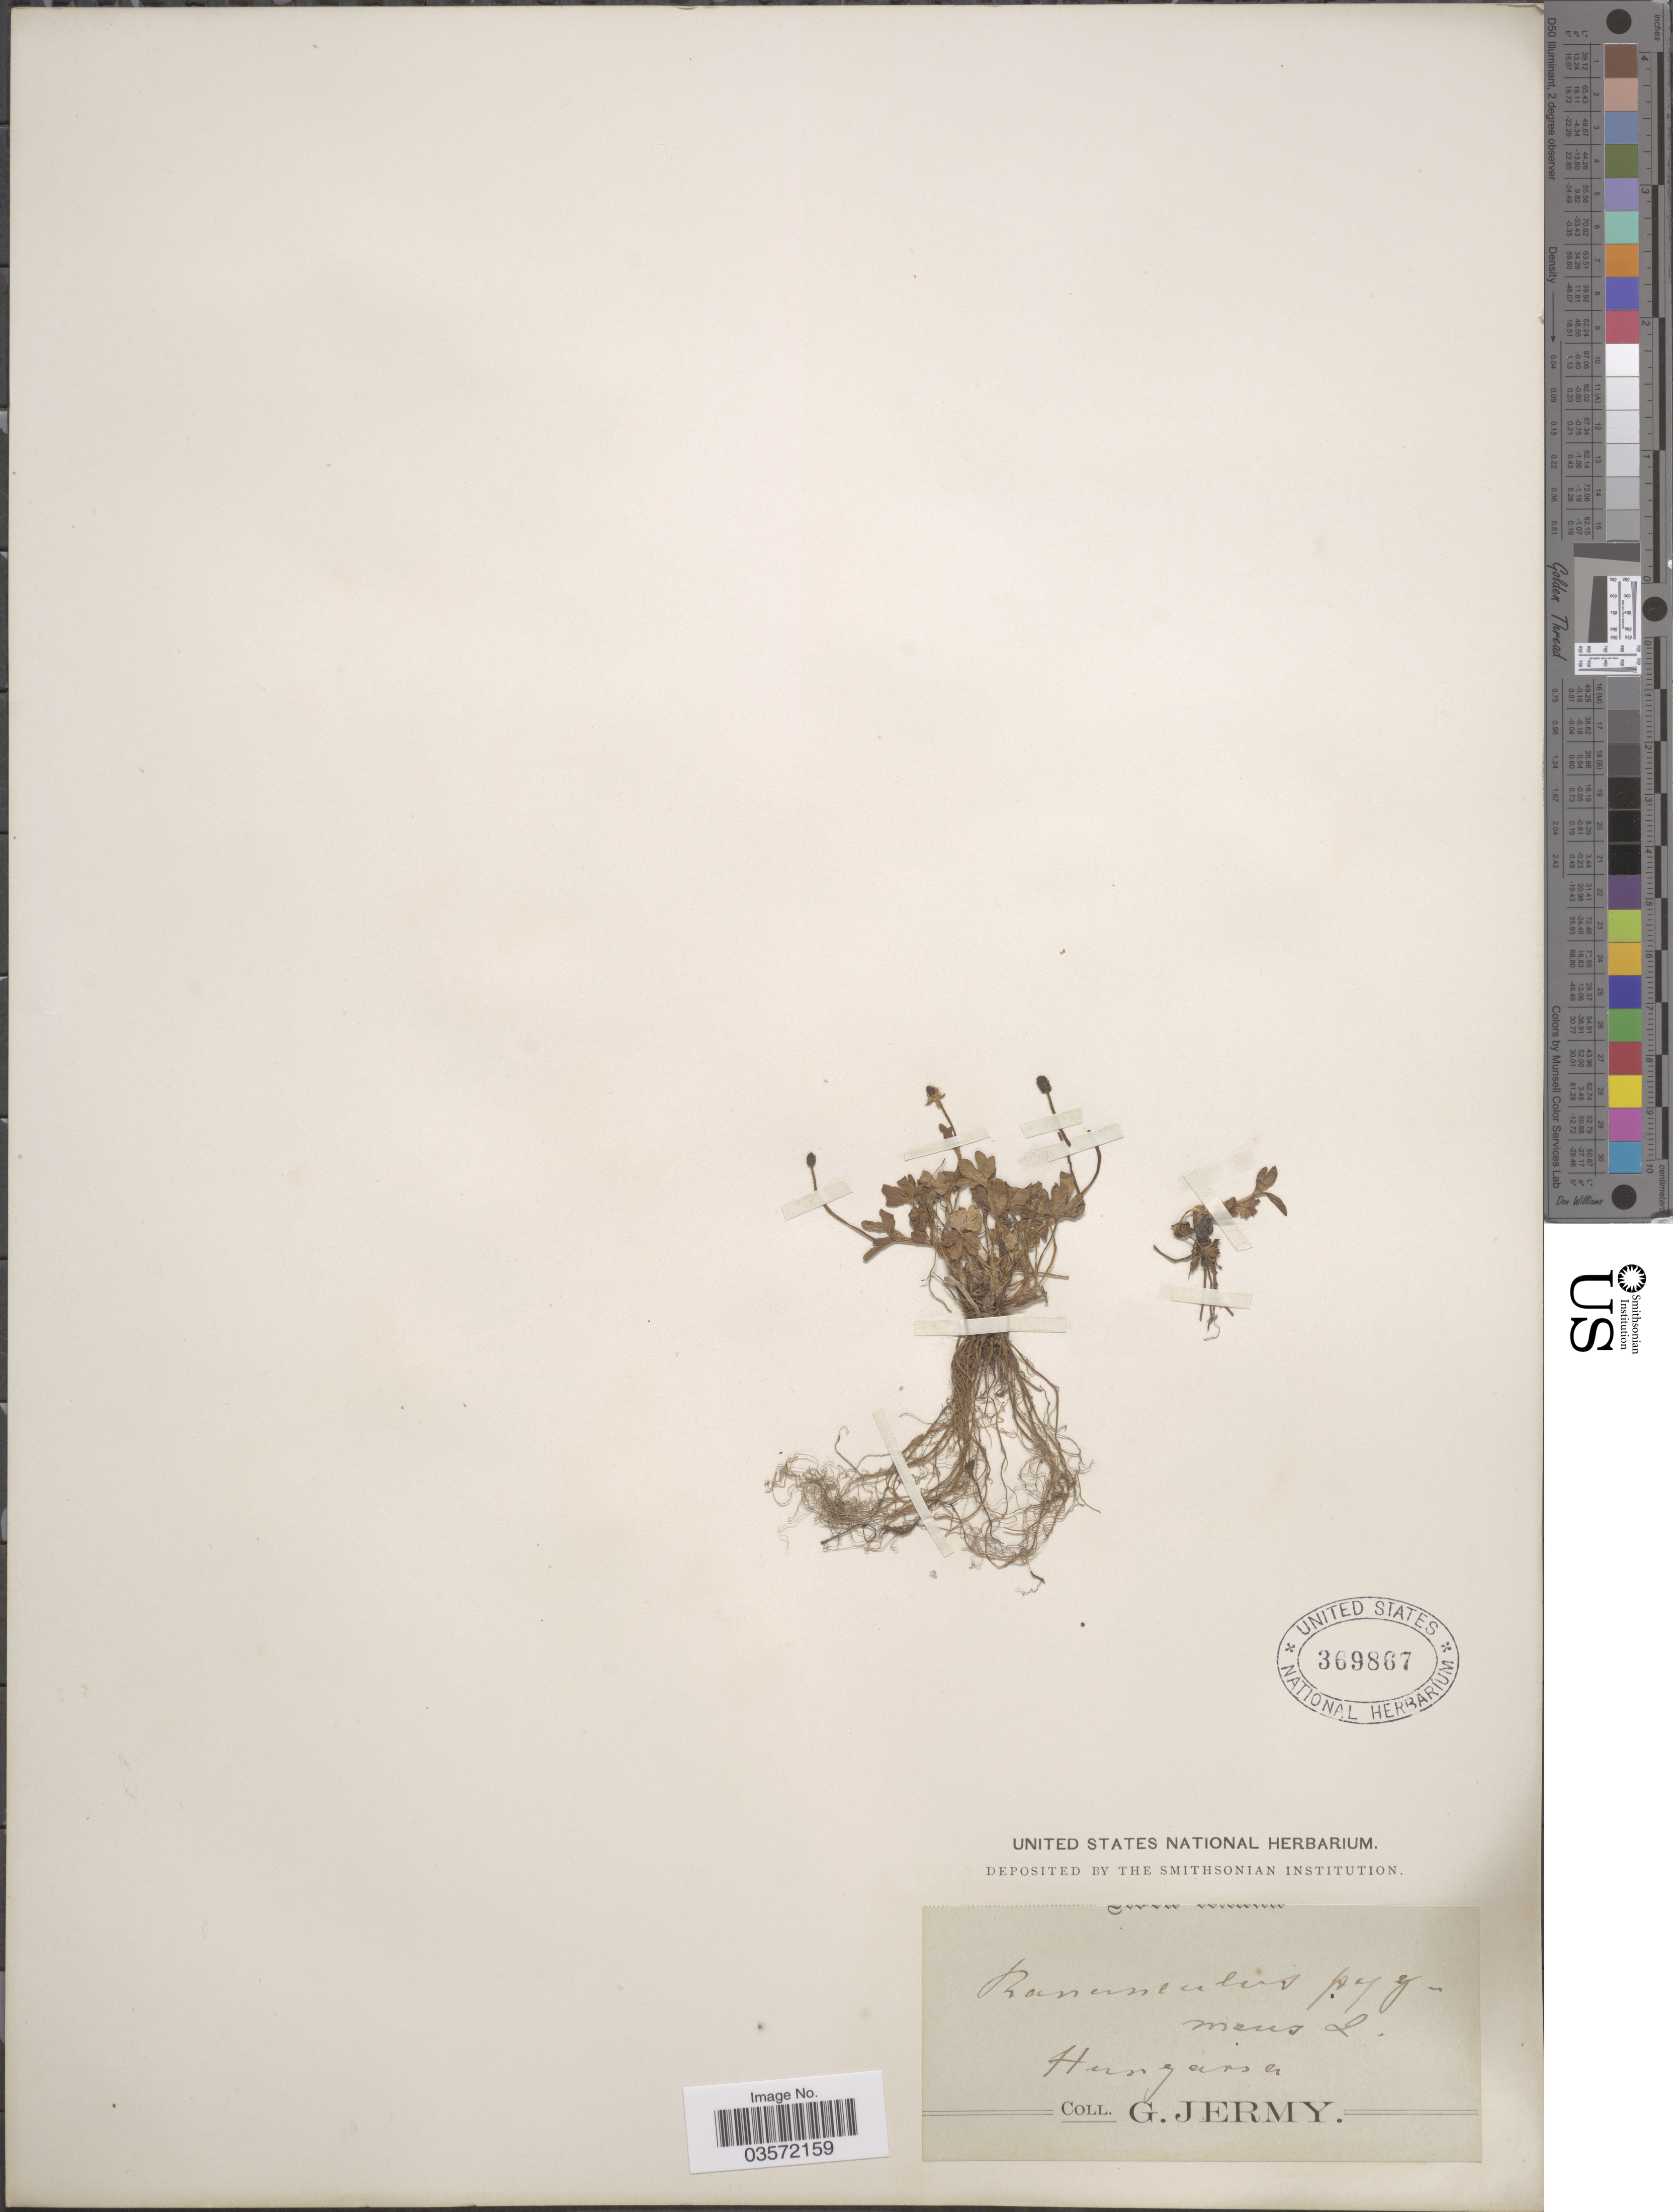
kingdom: Plantae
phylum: Tracheophyta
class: Magnoliopsida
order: Ranunculales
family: Ranunculaceae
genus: Ranunculus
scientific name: Ranunculus pygmaeus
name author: Wahlenb.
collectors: G. Jermy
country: Hungary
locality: Hungaria.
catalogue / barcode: US 369867